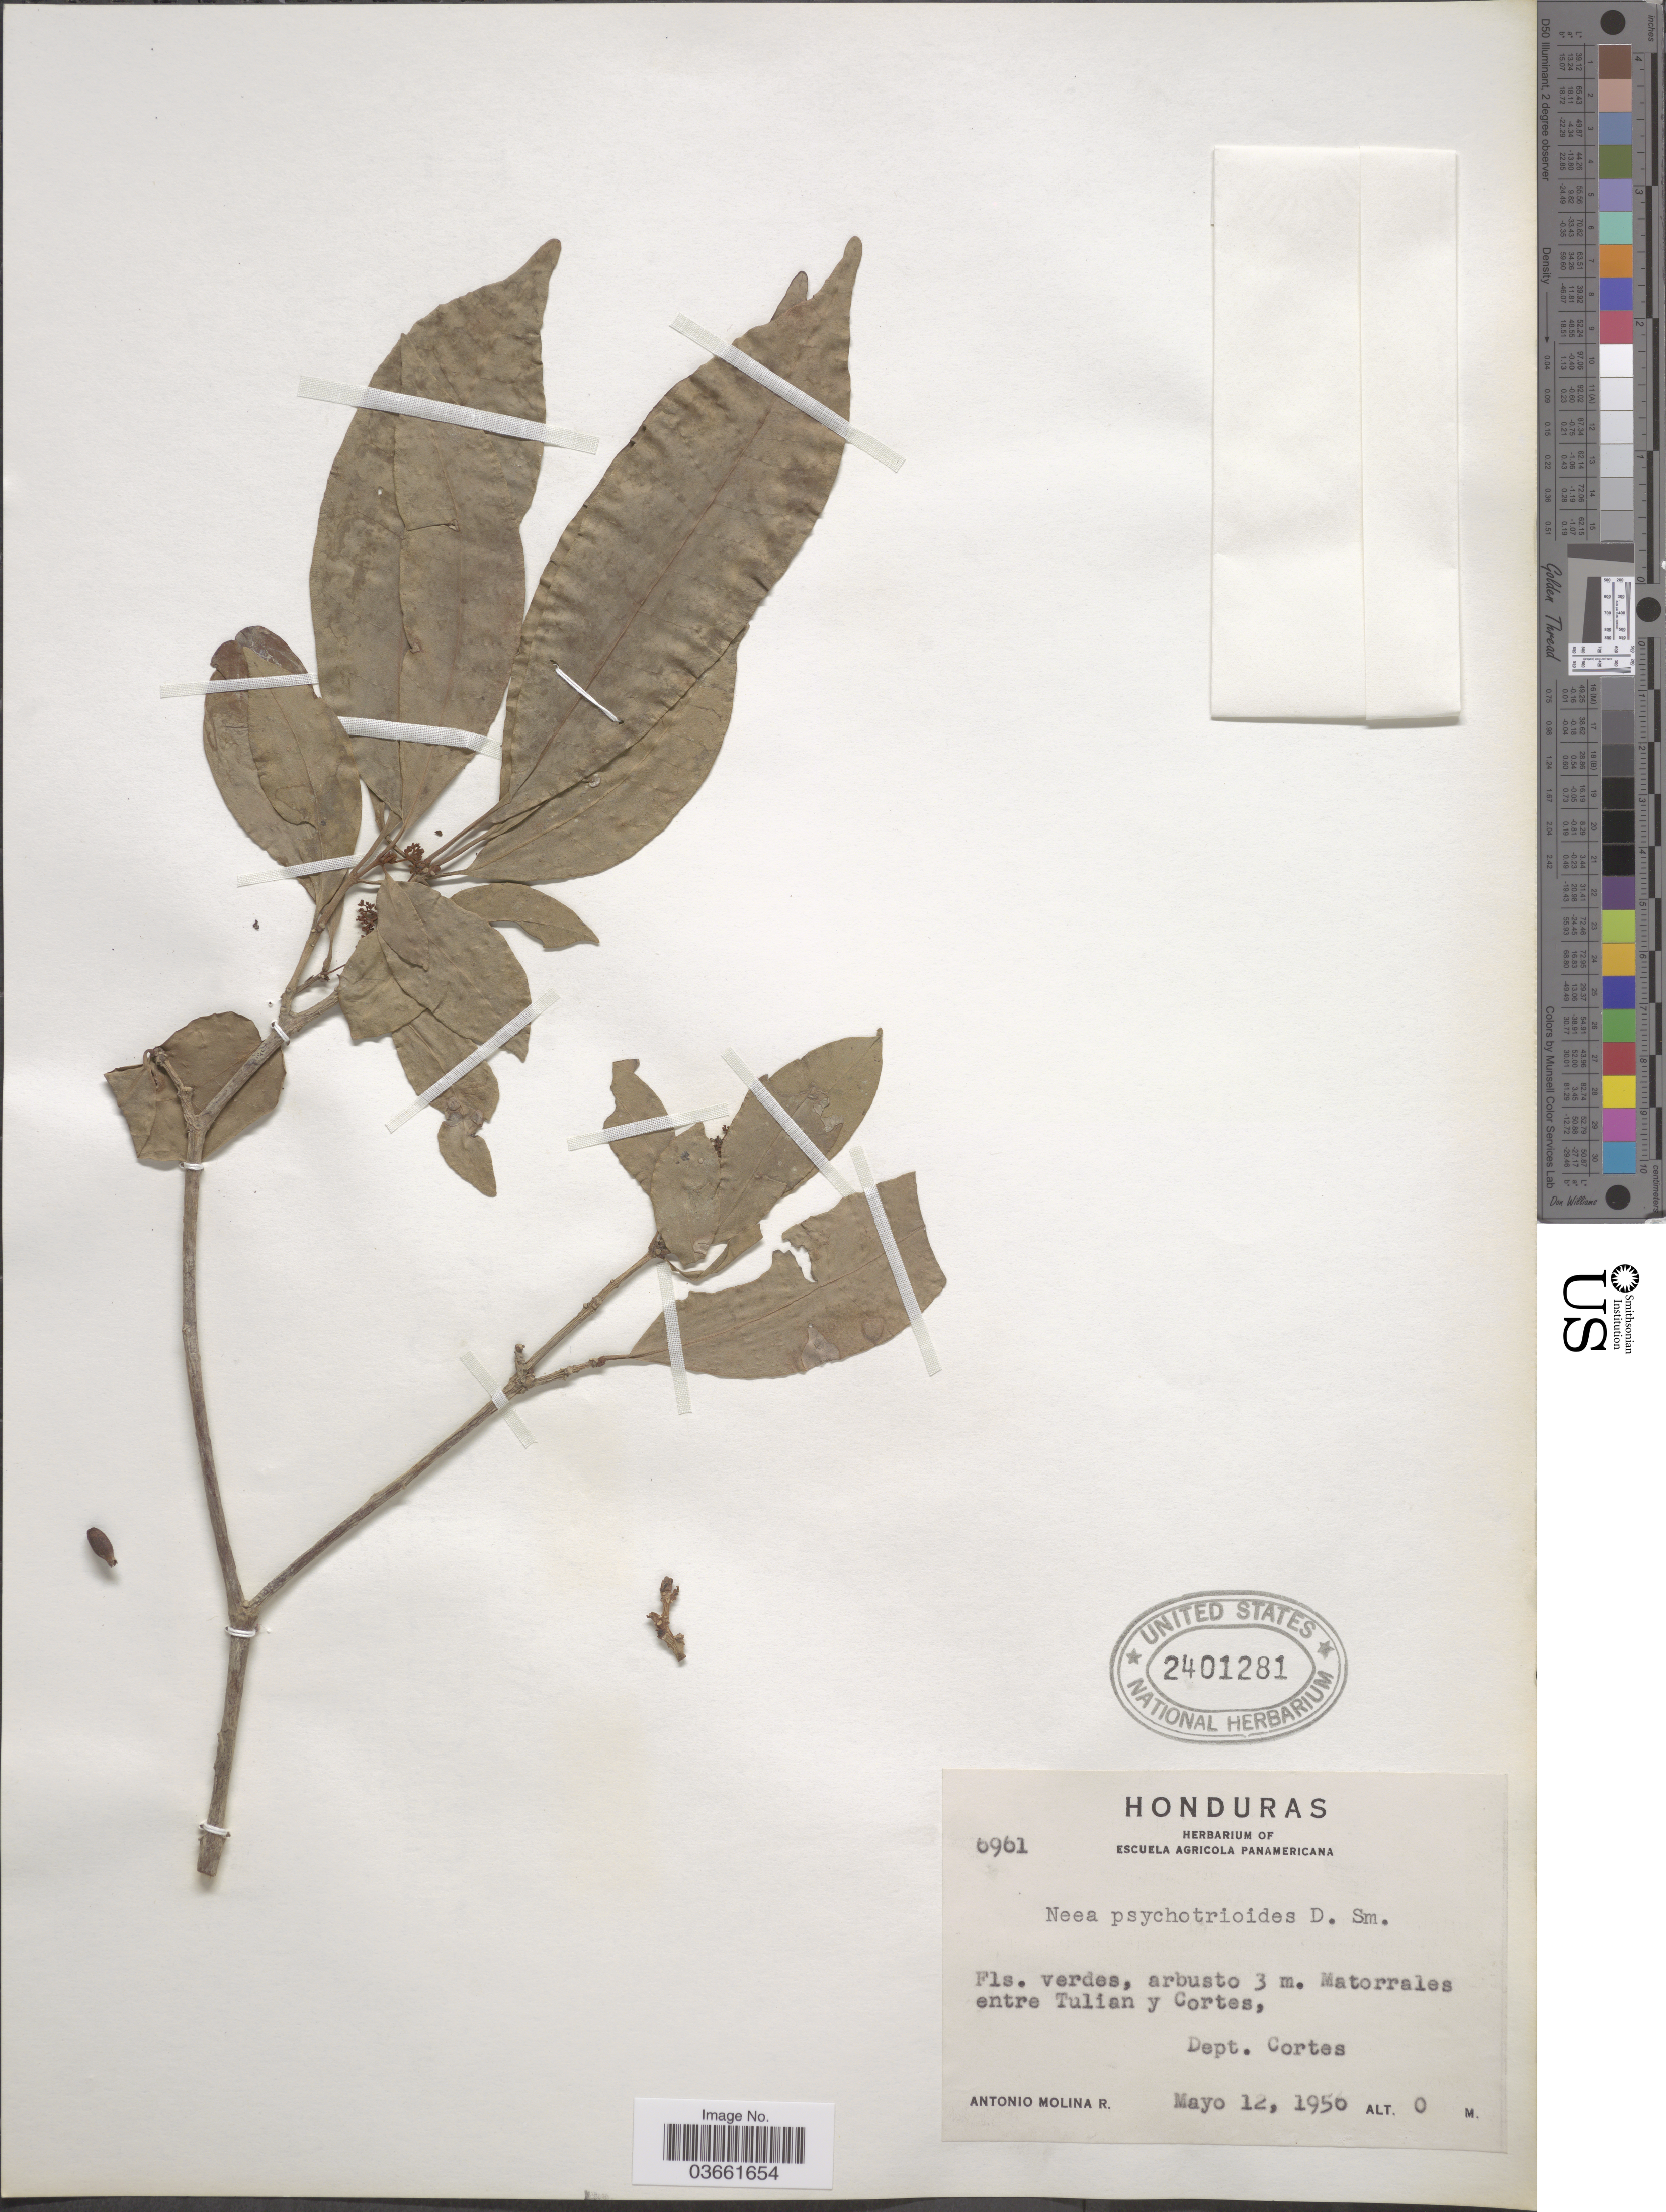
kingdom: Plantae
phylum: Tracheophyta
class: Magnoliopsida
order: Caryophyllales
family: Nyctaginaceae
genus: Neea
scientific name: Neea psychotrioides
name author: Donn. Sm.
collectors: A. Molina R.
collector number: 6961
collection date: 1956-05-12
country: Honduras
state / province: Cortés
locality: Matorrales entre Tulian y Cortes, Dept. Cortes.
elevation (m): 0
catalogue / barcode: US 2401281